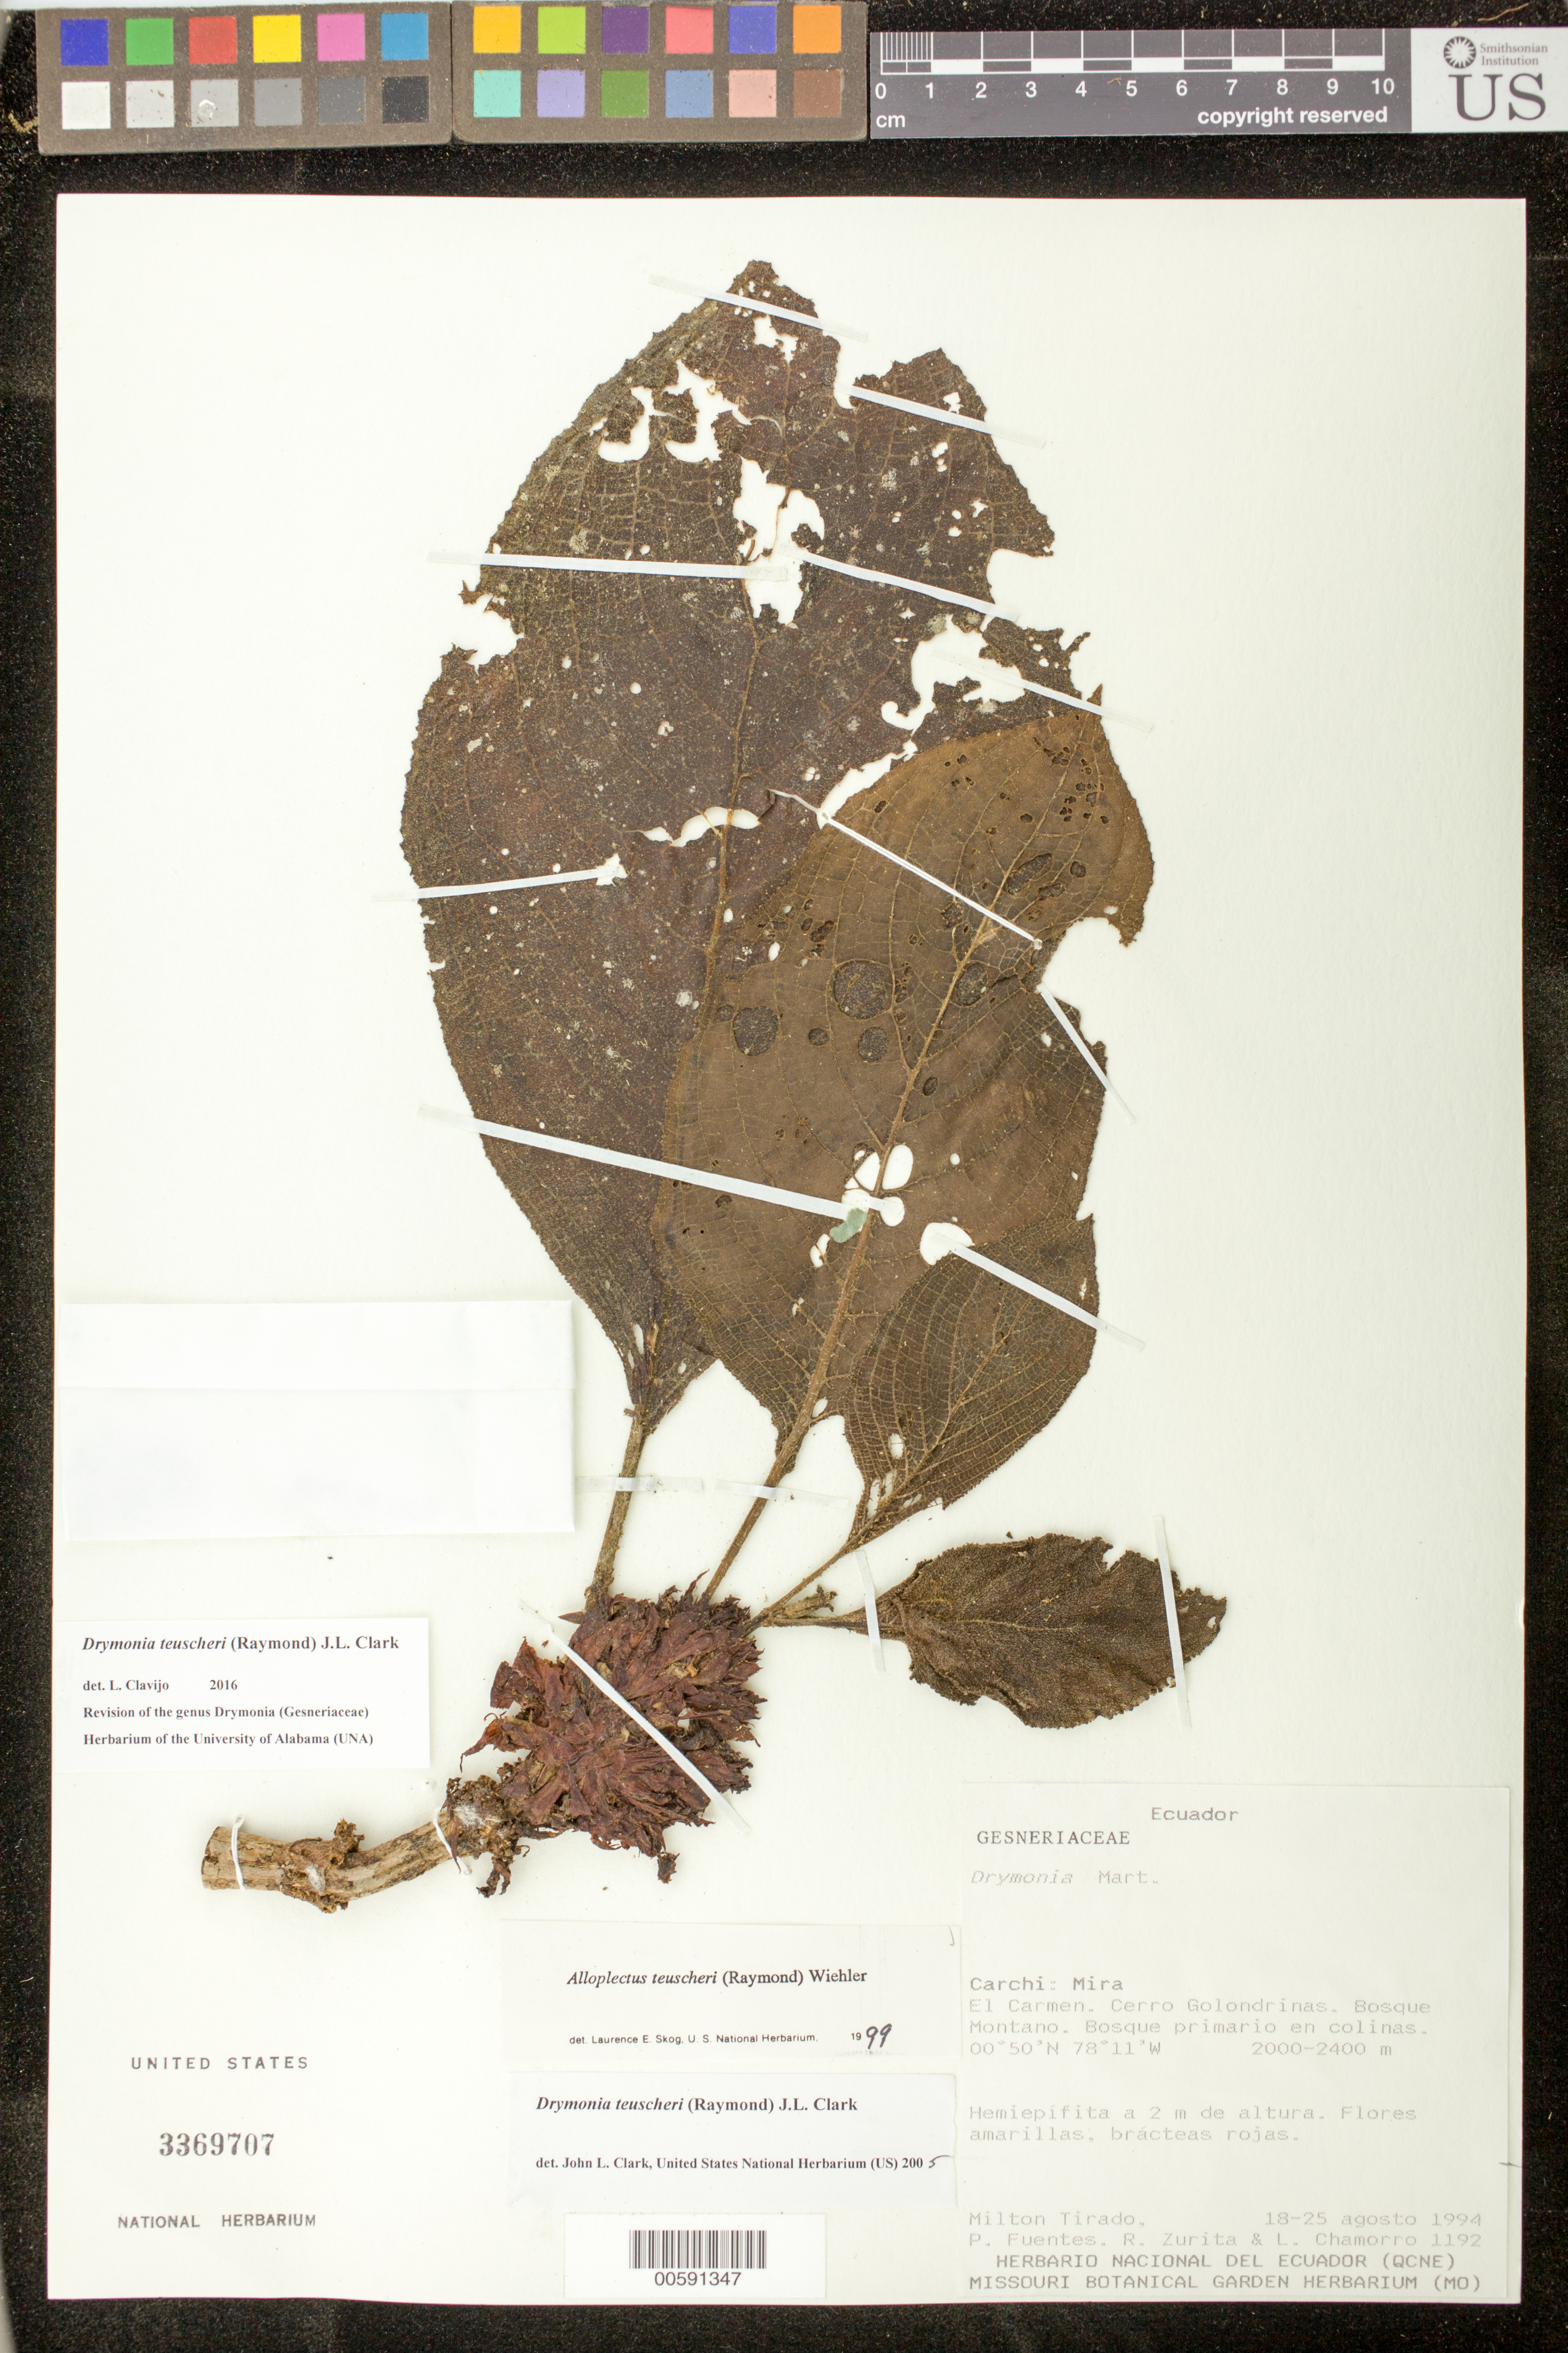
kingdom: Plantae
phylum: Tracheophyta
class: Magnoliopsida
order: Lamiales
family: Gesneriaceae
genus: Drymonia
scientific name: Drymonia teuscheri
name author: (Raymond) J.L. Clark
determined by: Clark, J. L., (SEL), The Marie Selby Botanical Garden (UNITED STATES)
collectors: M. Tirado, P. Fuentes, R. Zurita & L. Chamorro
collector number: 1192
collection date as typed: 18-25 Aug 1994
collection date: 1994-08-18/1994-08-25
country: Ecuador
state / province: Carchi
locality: Mira: El Carmen, Cerro Golondrinas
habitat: Bosque montano; bosque primario en colinas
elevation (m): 2000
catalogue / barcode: US 3369707